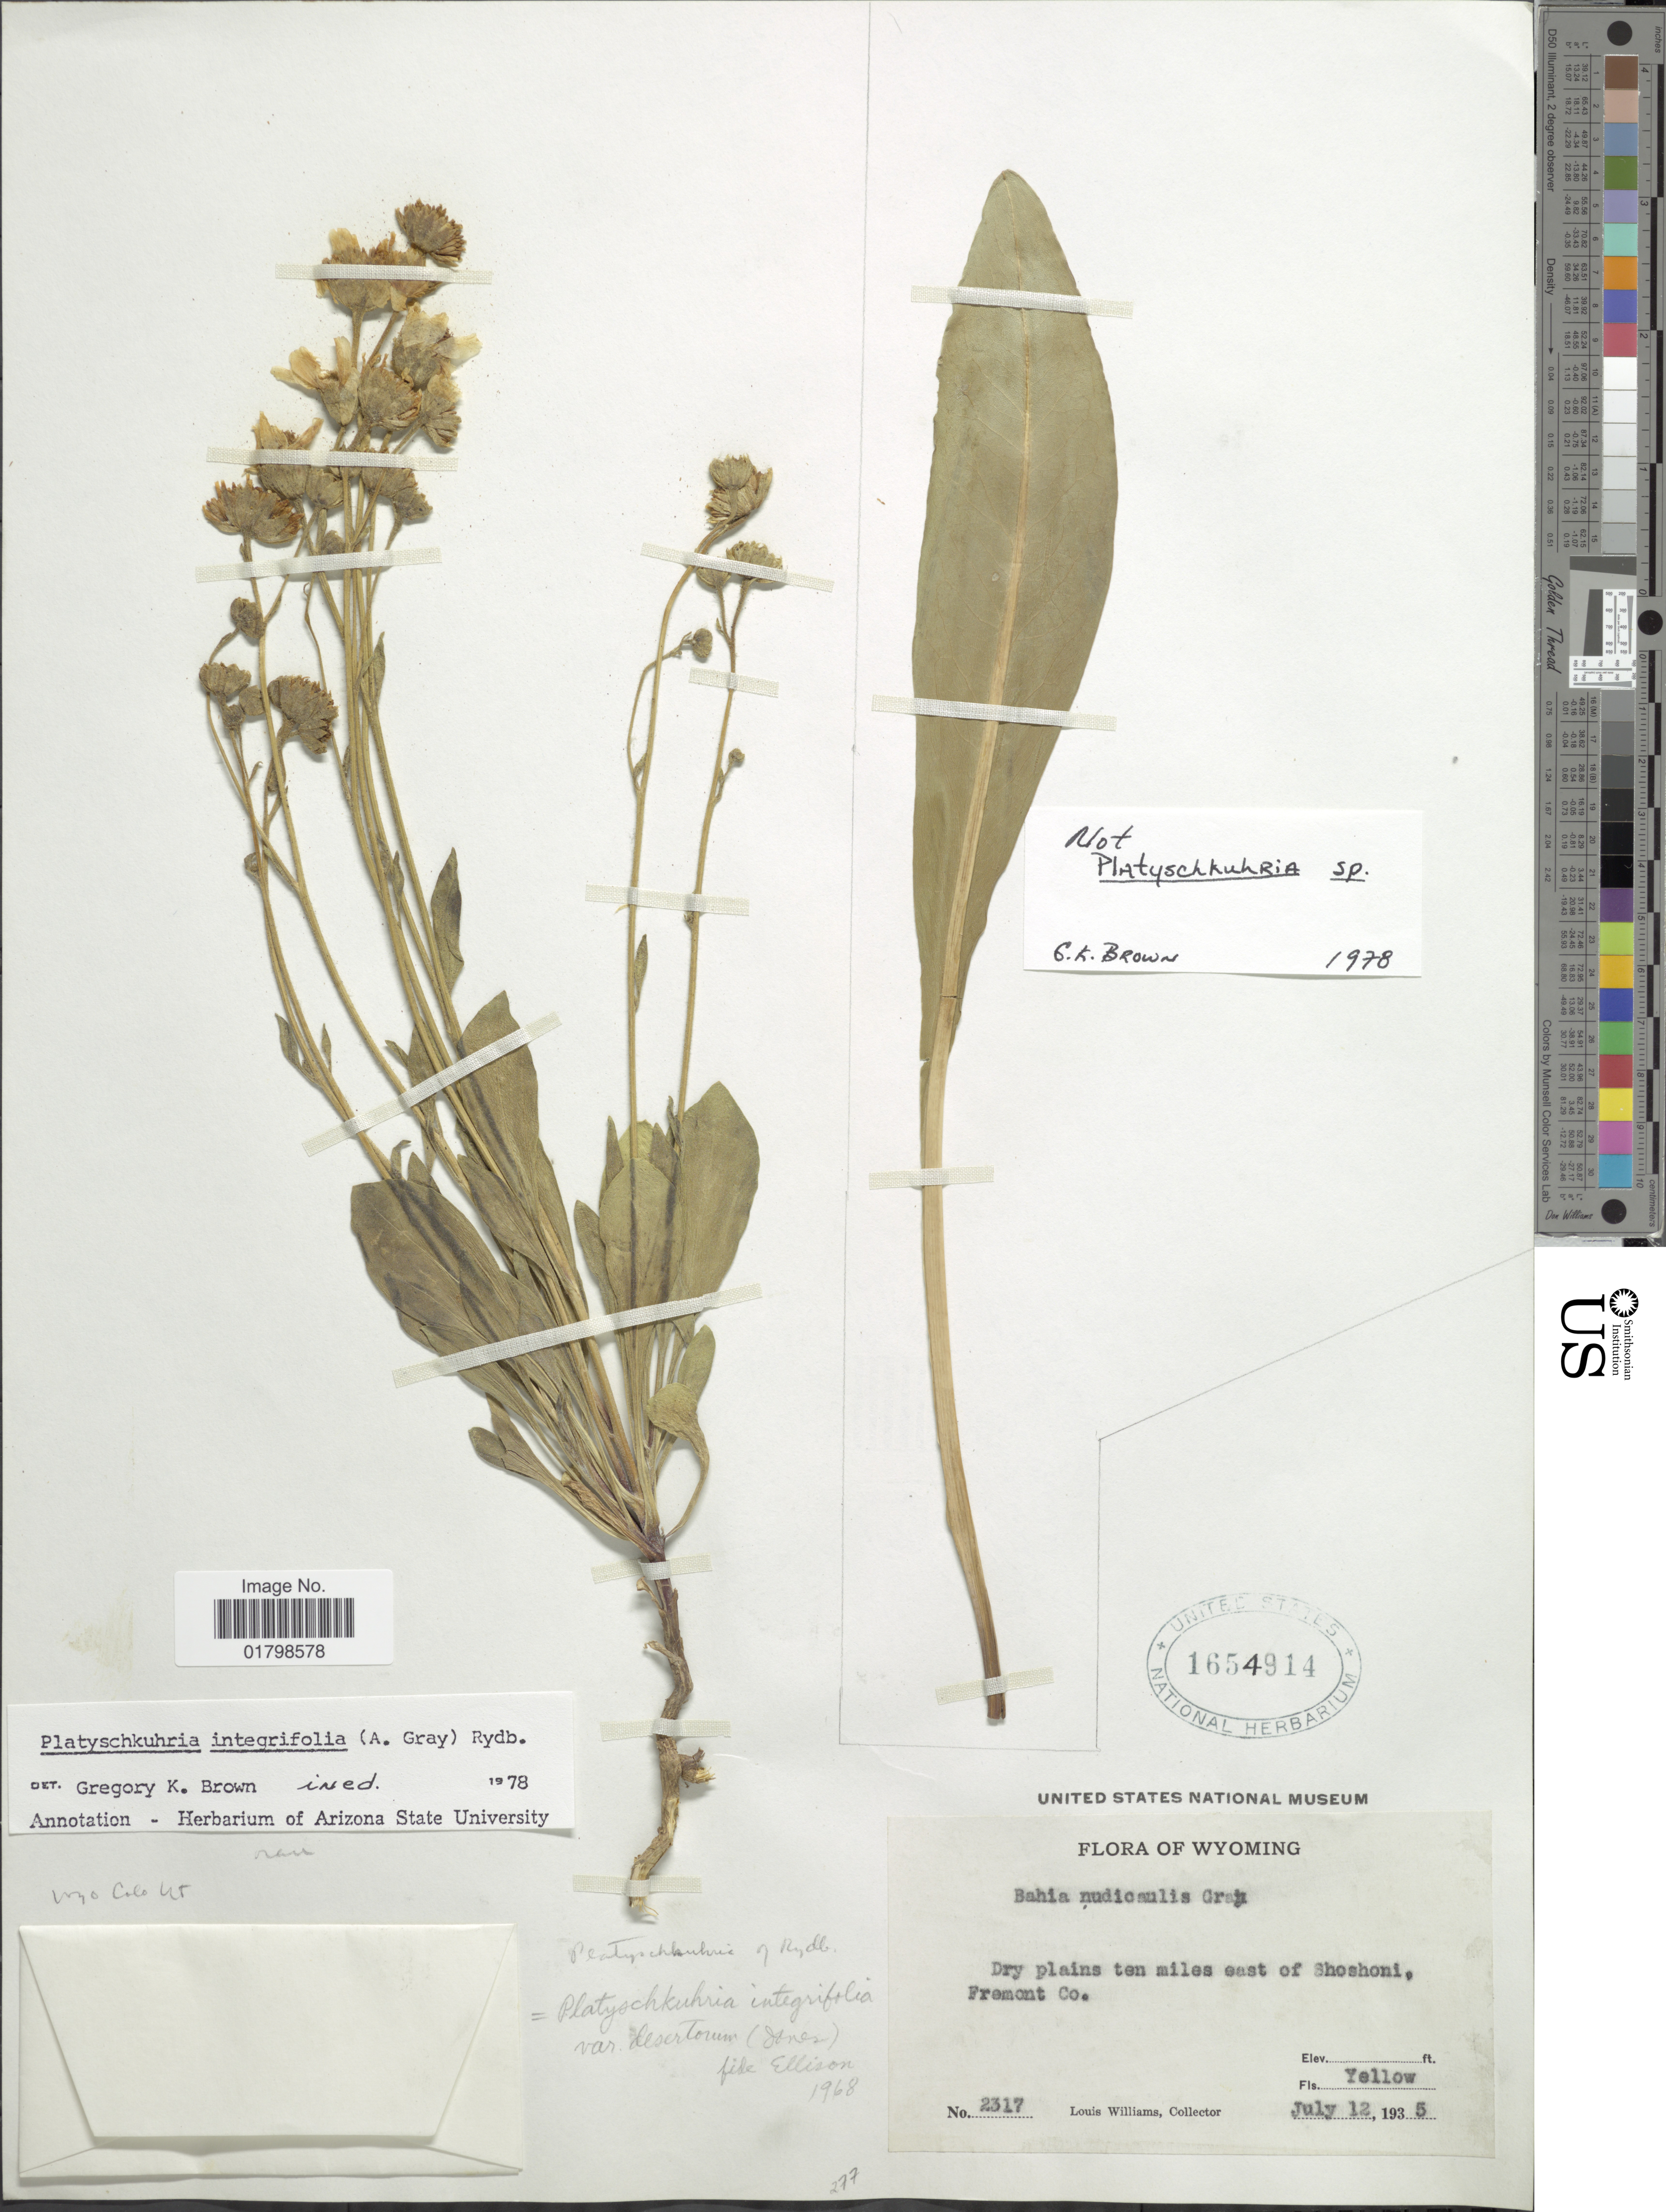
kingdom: Plantae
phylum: Tracheophyta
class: Magnoliopsida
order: Asterales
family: Asteraceae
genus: Platyschkuhria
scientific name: Platyschkuhria integrifolia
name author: (A. Gray) Rydb.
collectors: L. O. Williams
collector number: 2317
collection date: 1935-07-12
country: United States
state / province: Wyoming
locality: Dry plains ten miles east of Shoshoni, Fremont Co.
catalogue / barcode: US 1654914